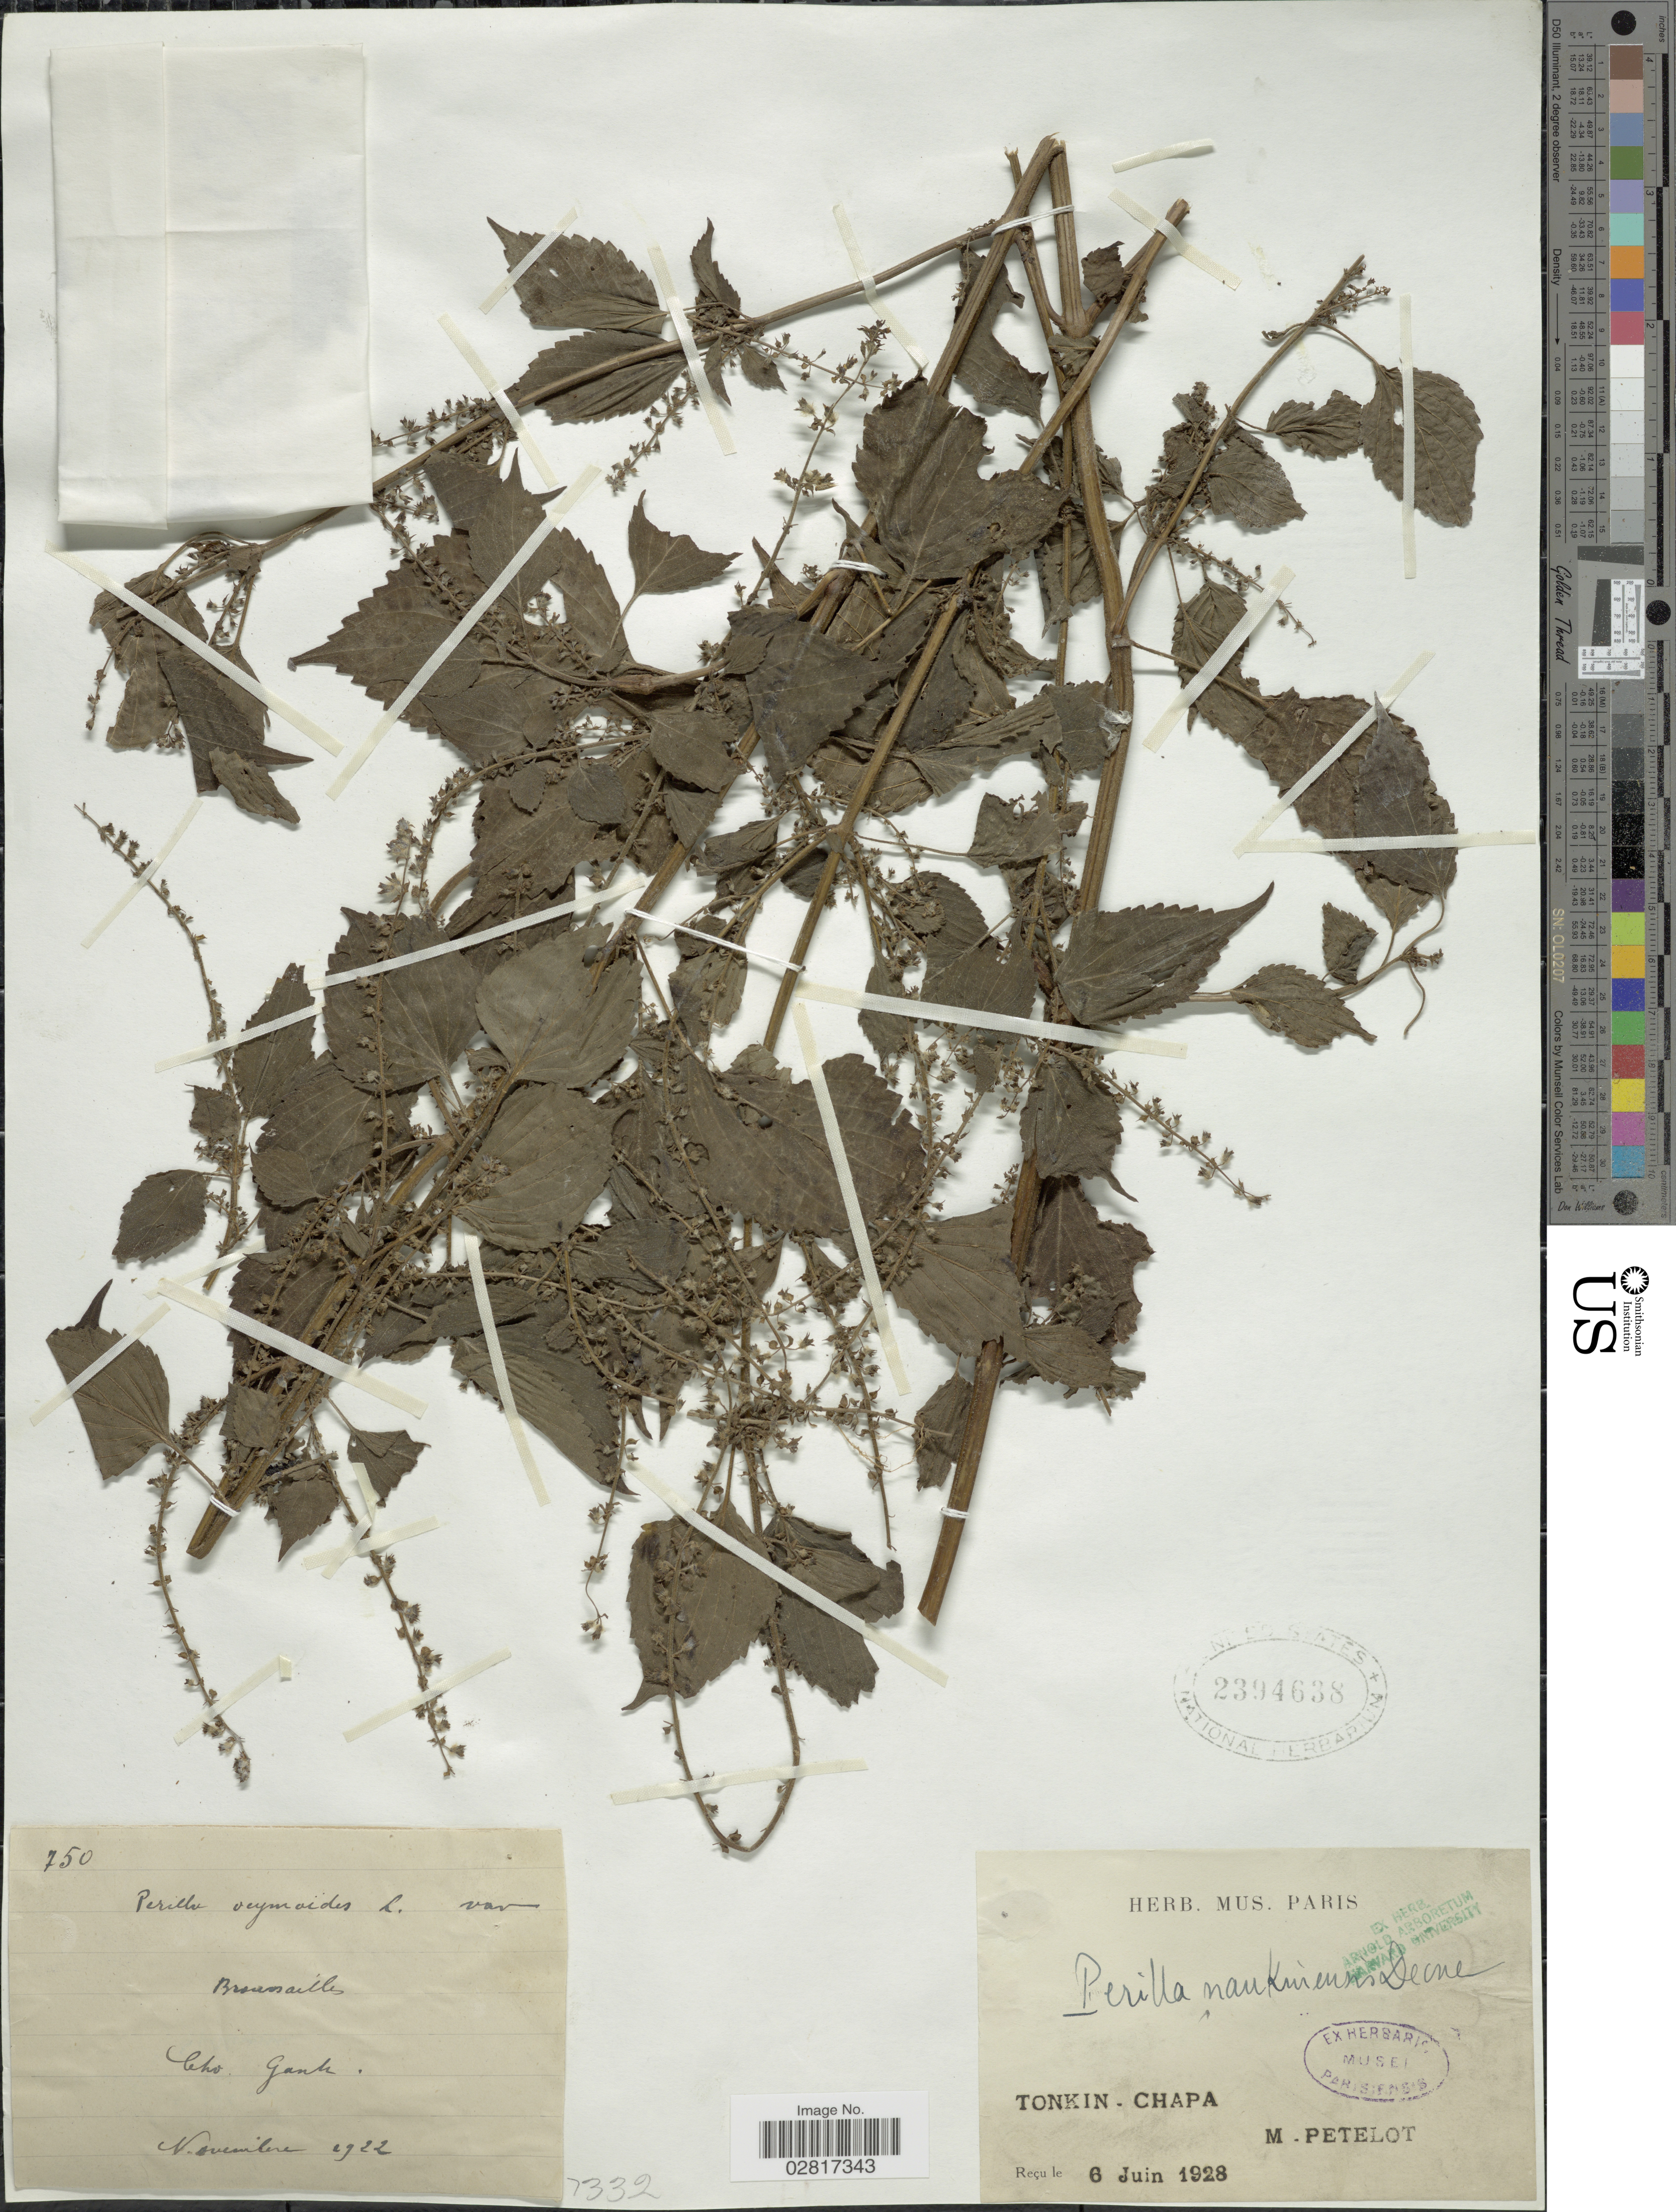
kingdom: Plantae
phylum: Tracheophyta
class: Magnoliopsida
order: Lamiales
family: Lamiaceae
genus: Perilla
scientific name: Perilla frutescens var. crispa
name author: (Thunb.) H. Deane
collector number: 750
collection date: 1922-11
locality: Cho Gank [interpreted]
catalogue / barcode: US 2394638-2